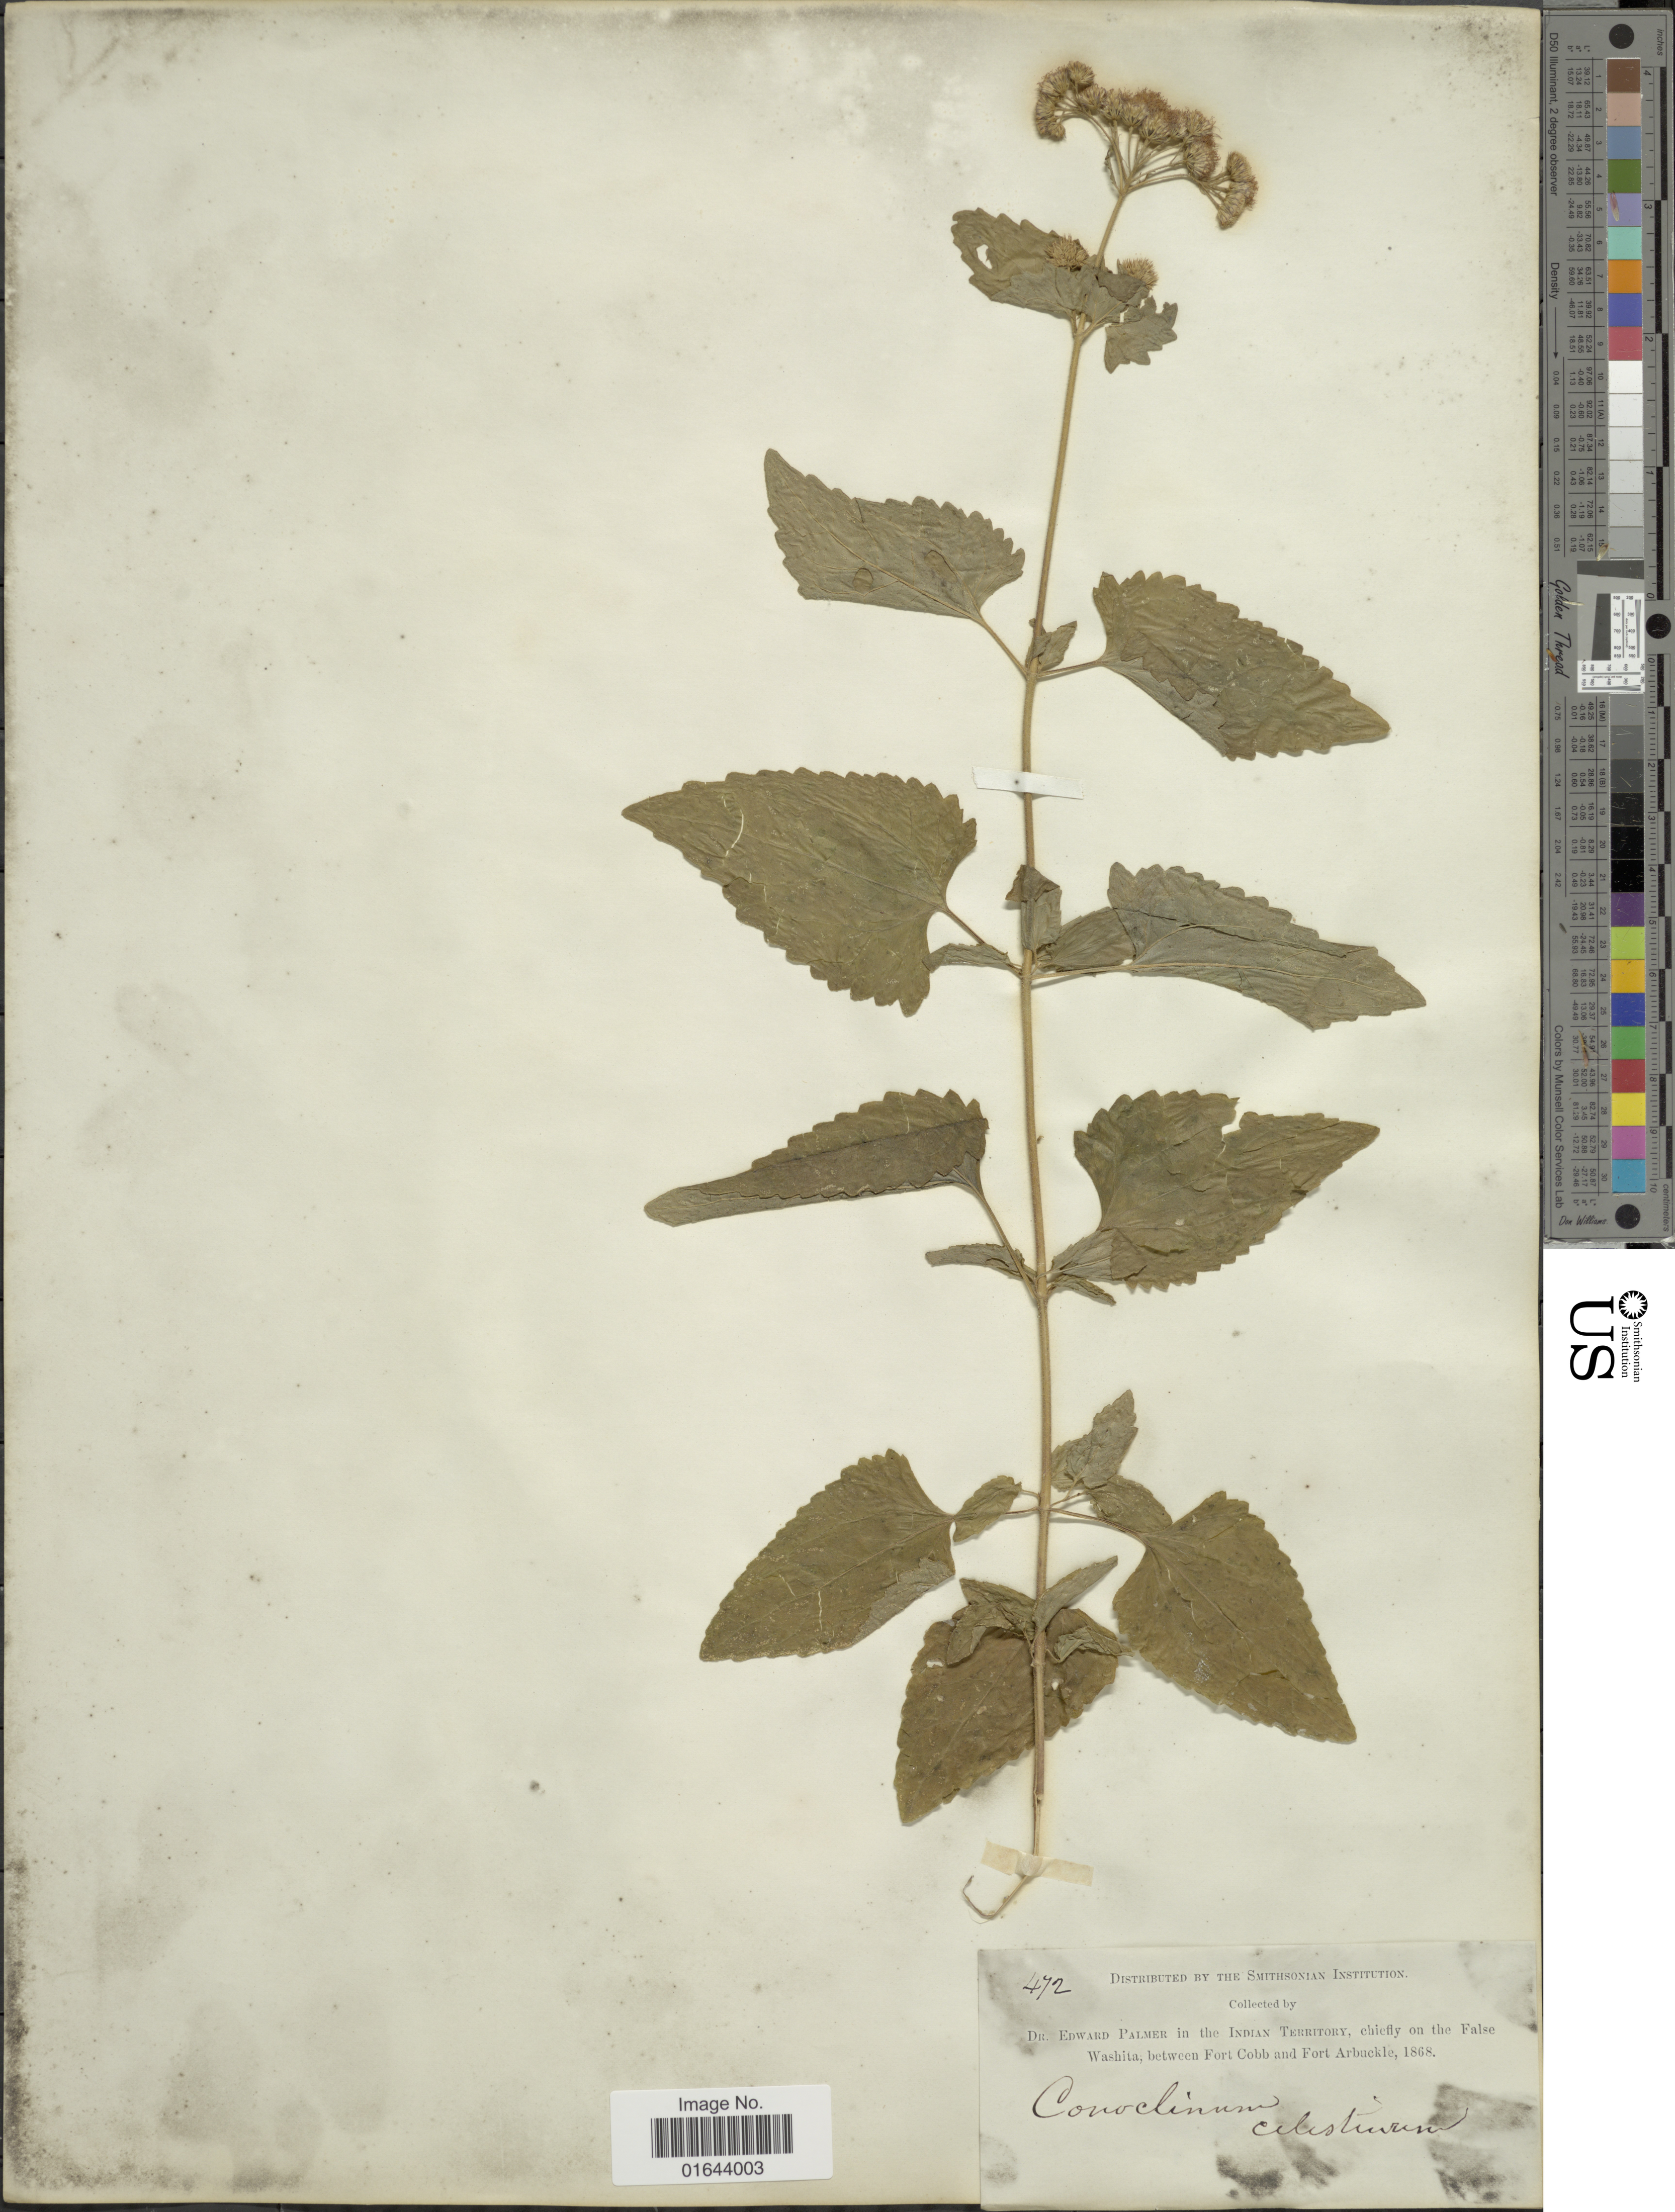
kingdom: Plantae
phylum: Tracheophyta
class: Magnoliopsida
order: Asterales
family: Asteraceae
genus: Conoclinium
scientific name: Conoclinium coelestinum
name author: (L.) DC.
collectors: E. Palmer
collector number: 472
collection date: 1868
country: United States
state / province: Oklahoma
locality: Indian Territory, chiefly ont he False Washita, between Fort Cobb and Fort Arbuckle